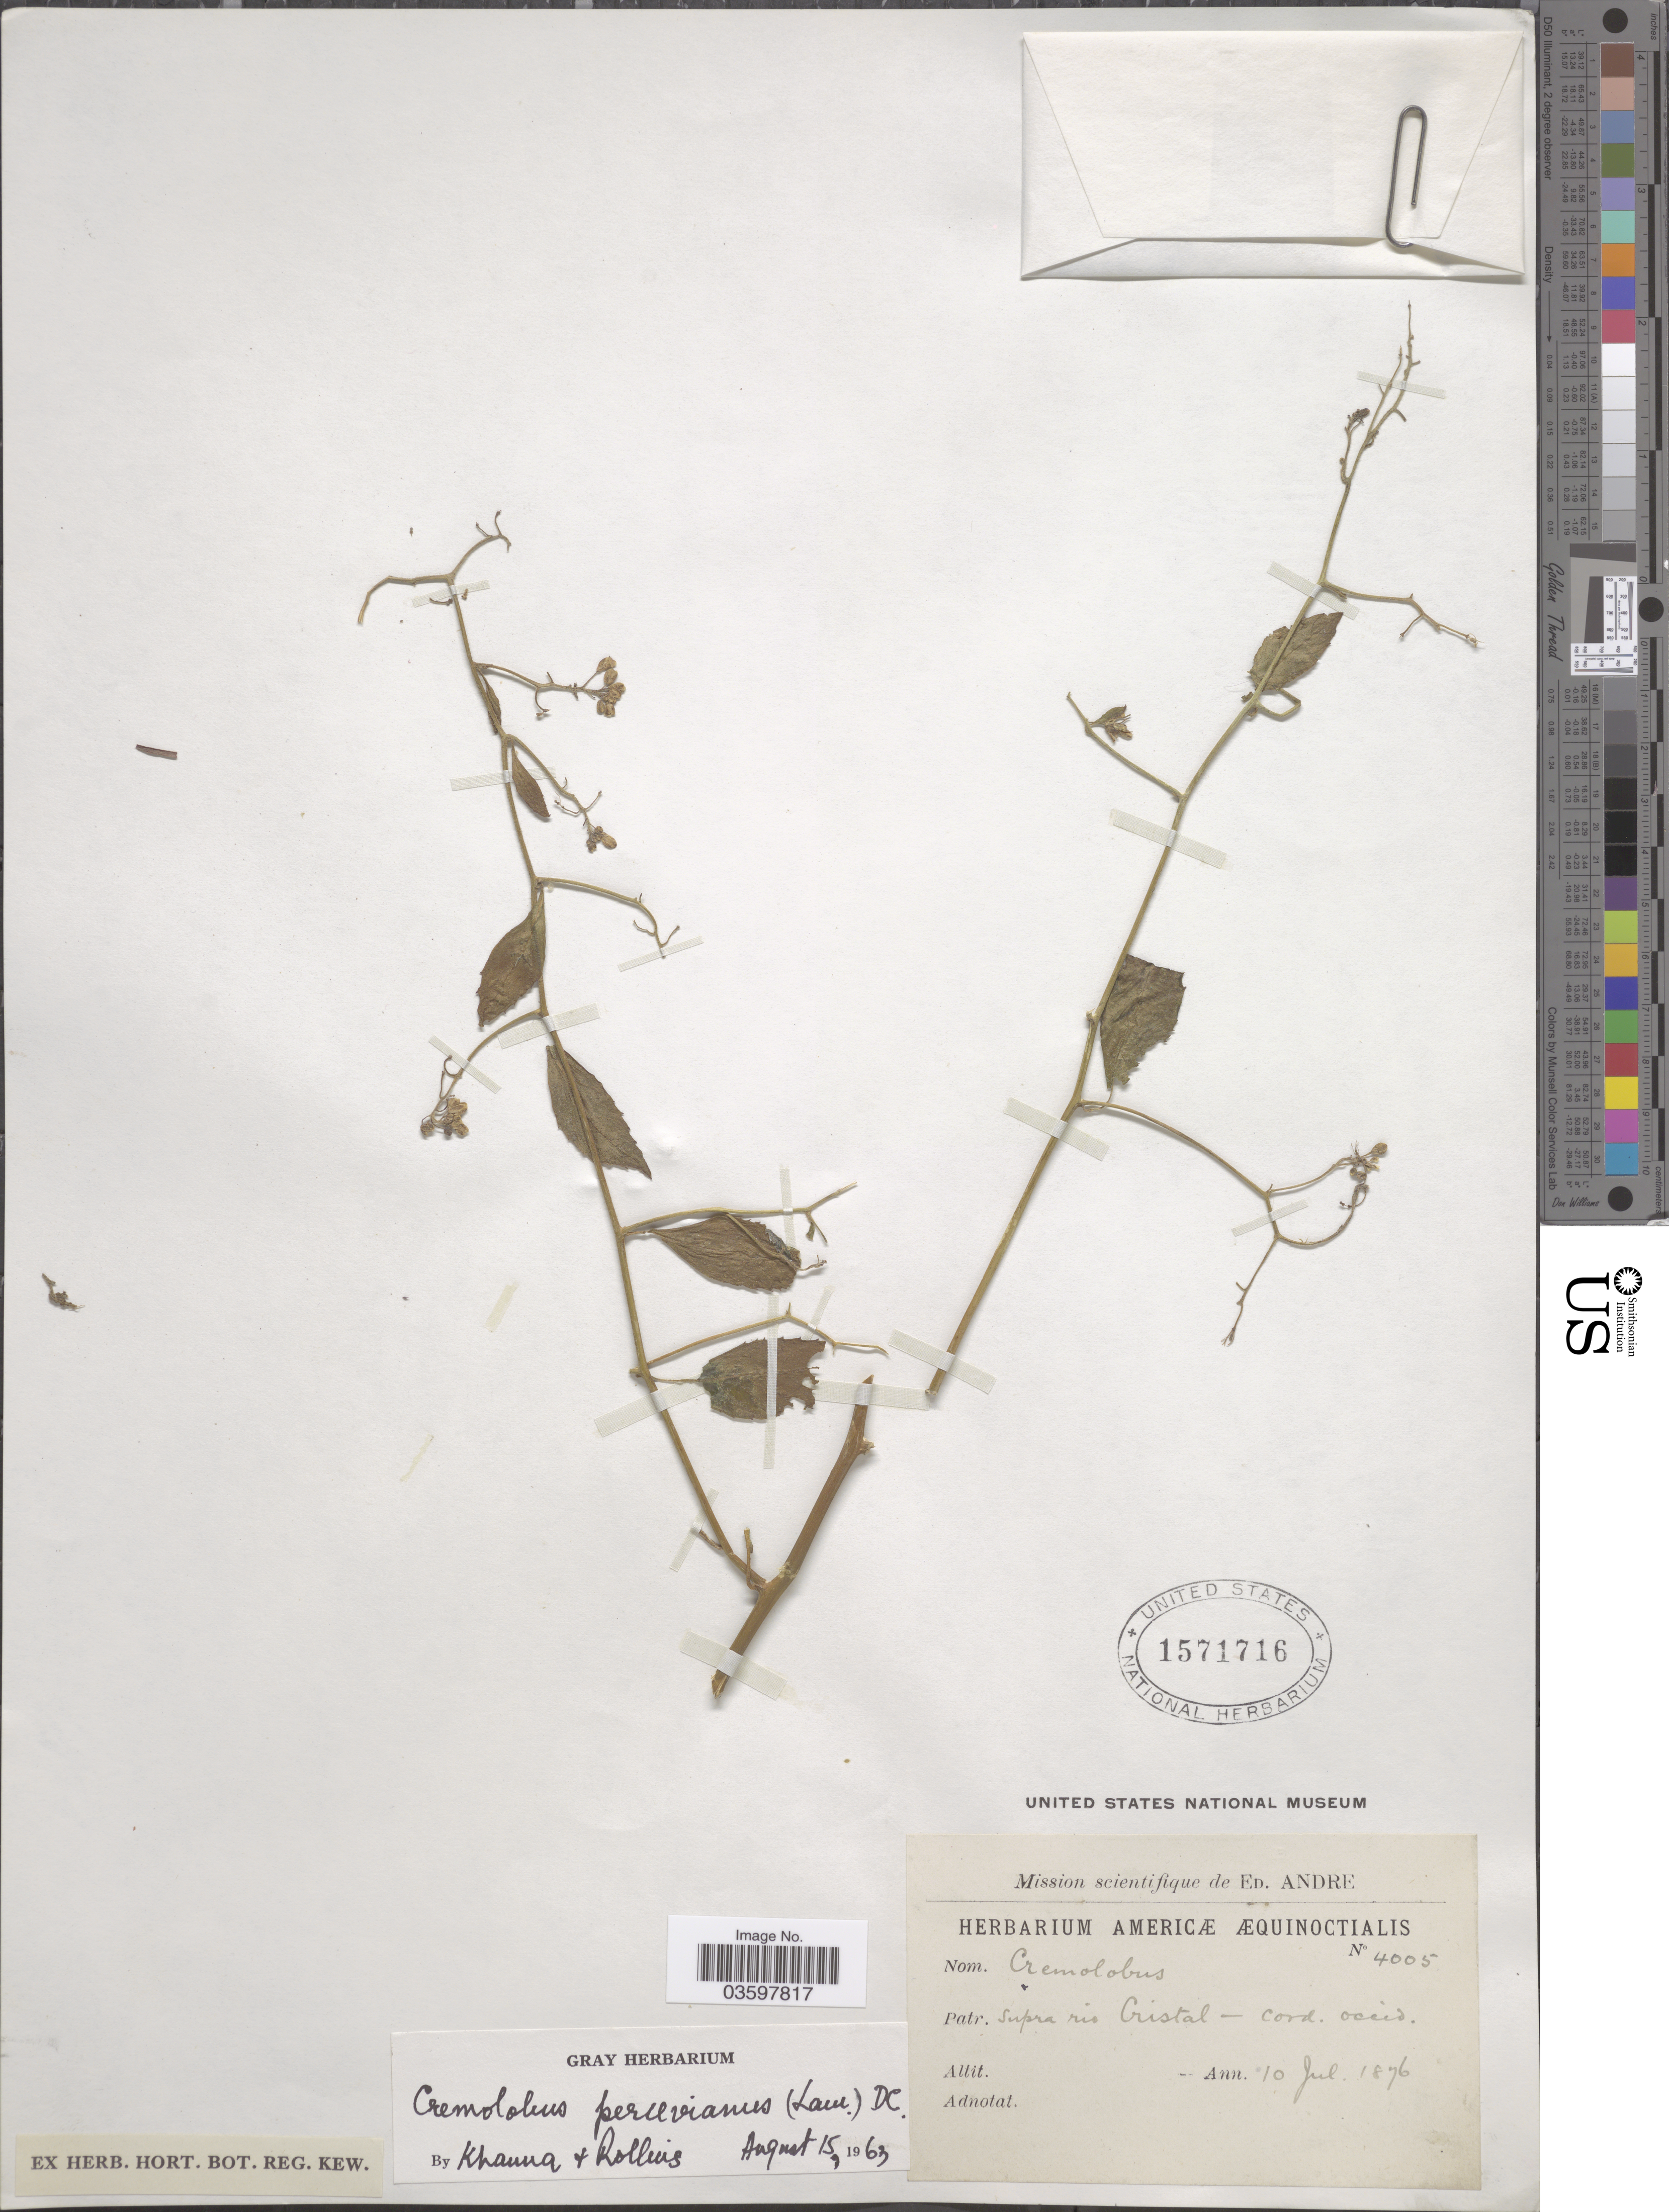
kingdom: Plantae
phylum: Tracheophyta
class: Magnoliopsida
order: Brassicales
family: Brassicaceae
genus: Cremolobus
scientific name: Cremolobus peruvianus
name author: (Lam.) DC.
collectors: É. F. André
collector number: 4005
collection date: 1876-07-10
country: Colombia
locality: Supra rio Cristal-cord. occid.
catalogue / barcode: US 1571716